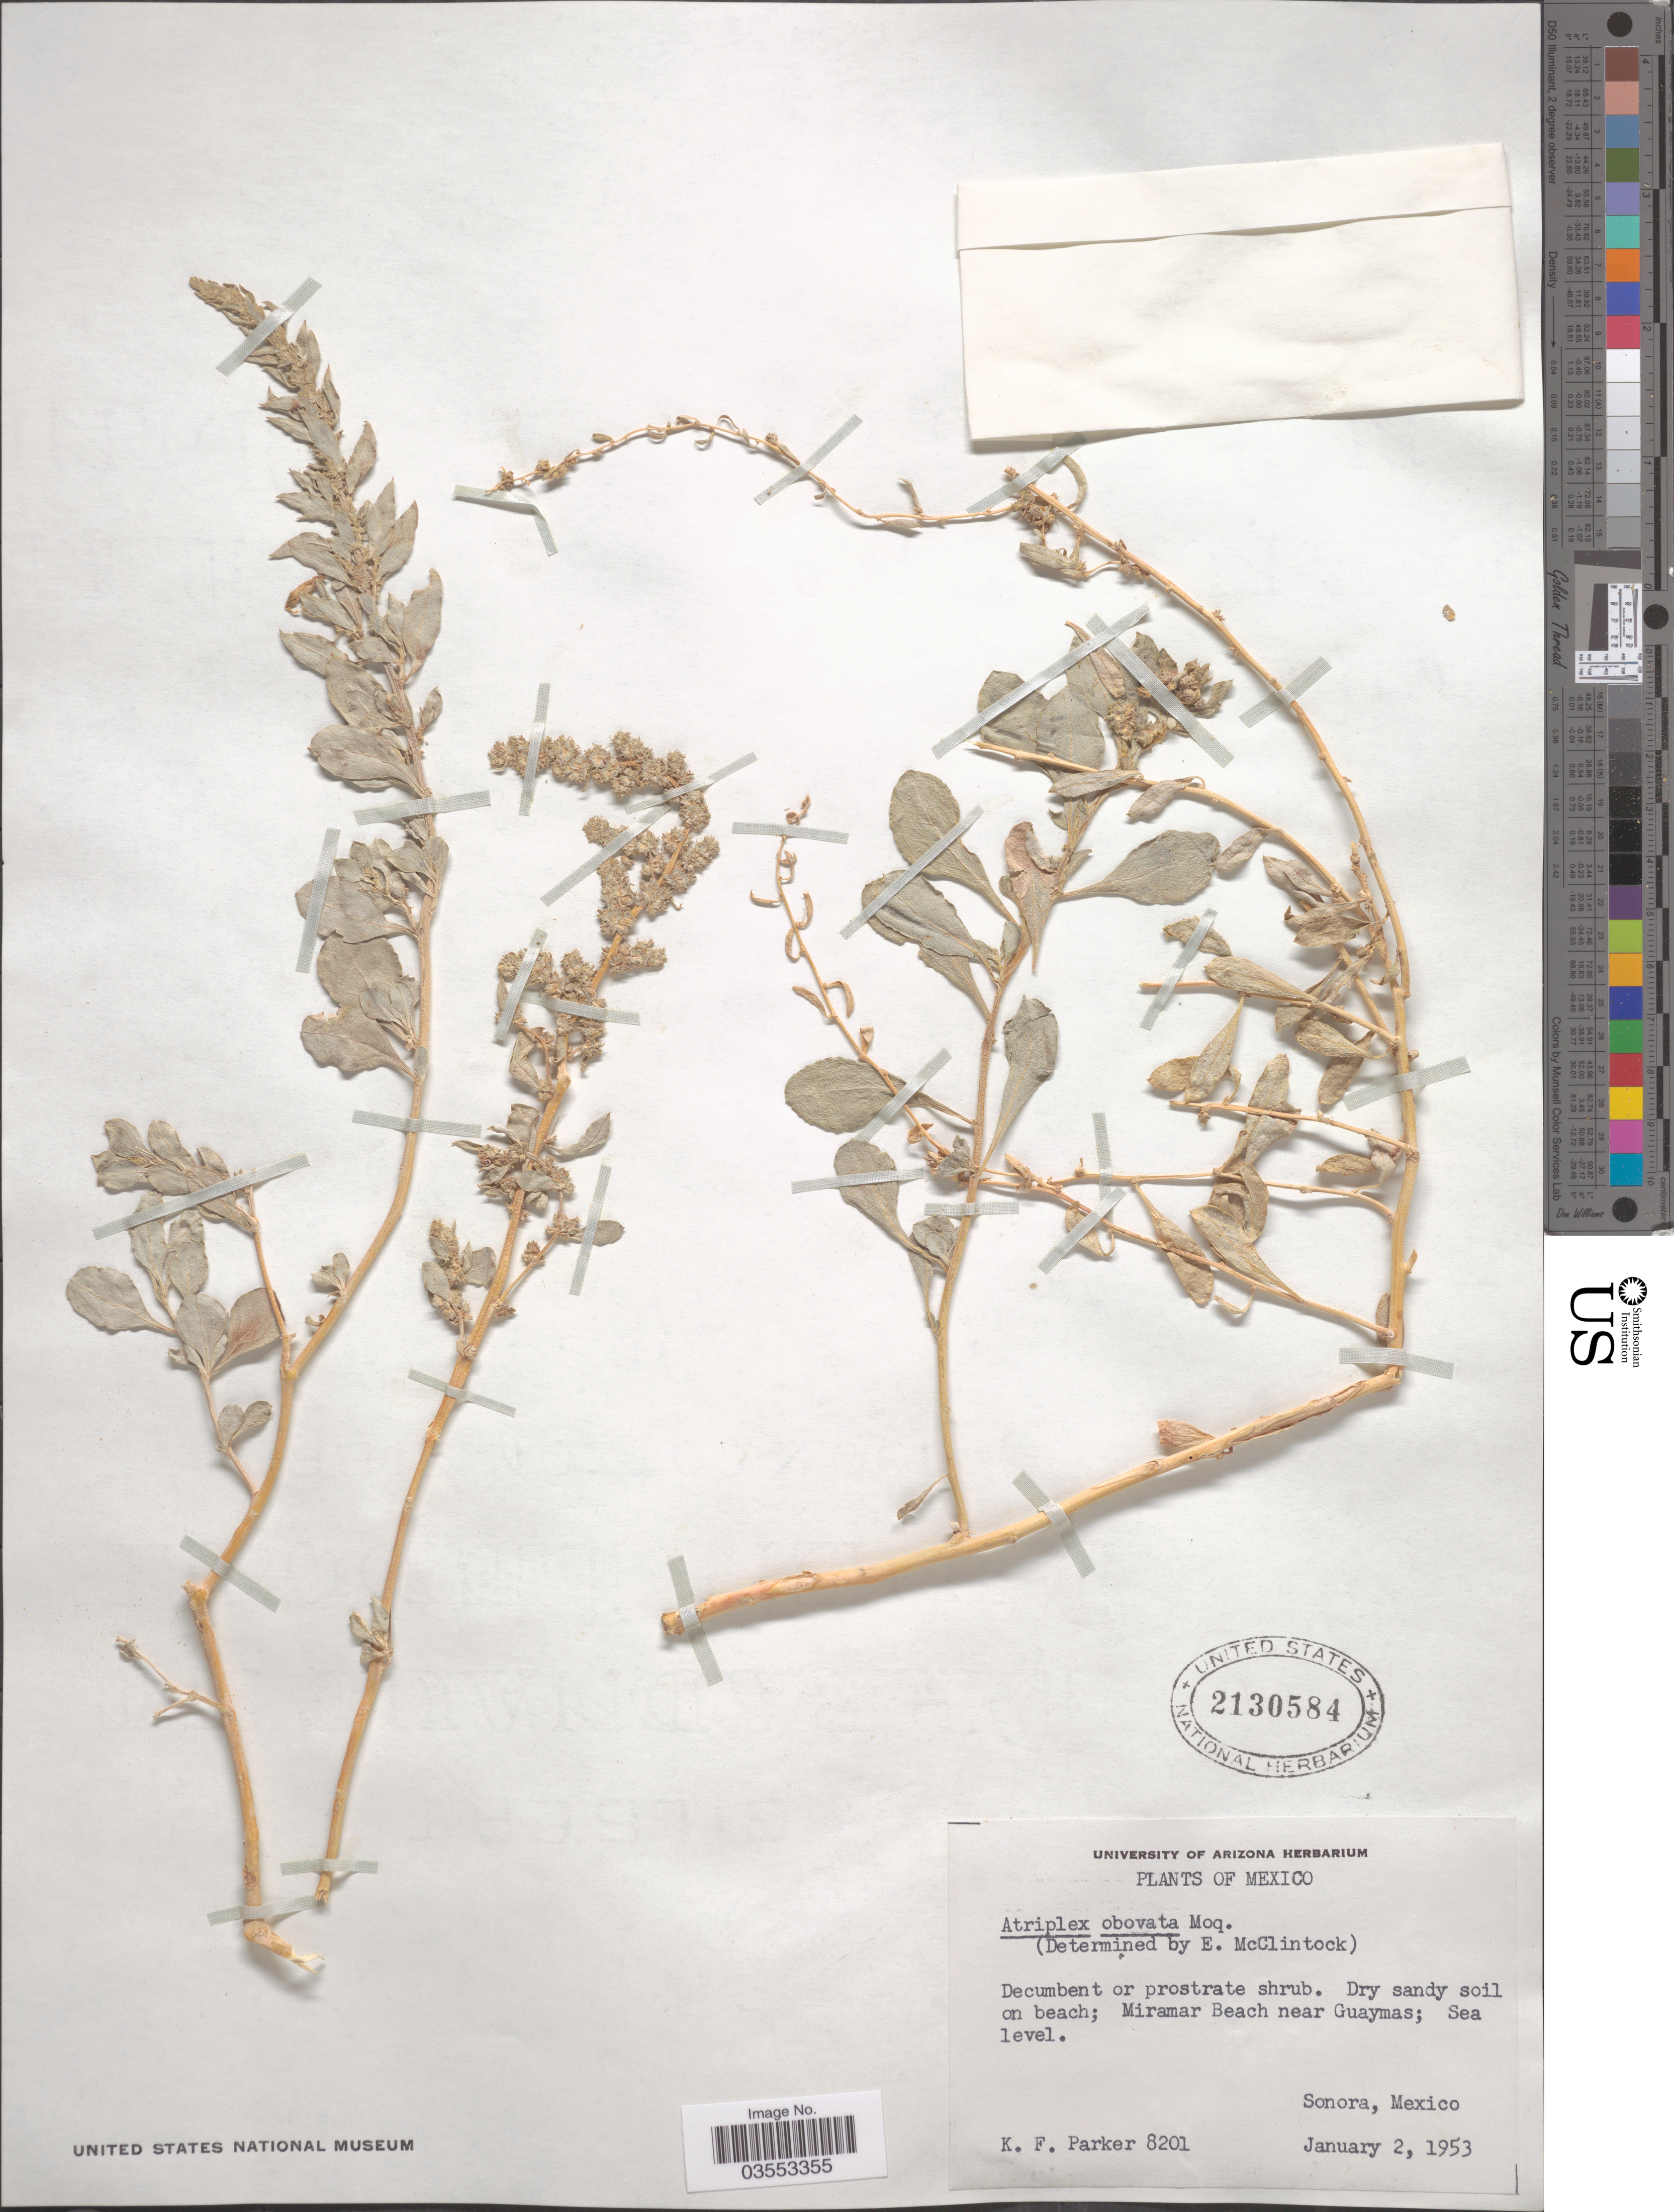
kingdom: Plantae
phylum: Tracheophyta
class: Magnoliopsida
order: Caryophyllales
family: Amaranthaceae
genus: Atriplex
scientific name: Atriplex obovata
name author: Moq.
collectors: K. F. Parker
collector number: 8201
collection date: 1953-01-02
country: Mexico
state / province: Sonora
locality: Miramar Beach near Guaymas.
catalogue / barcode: US 2130584